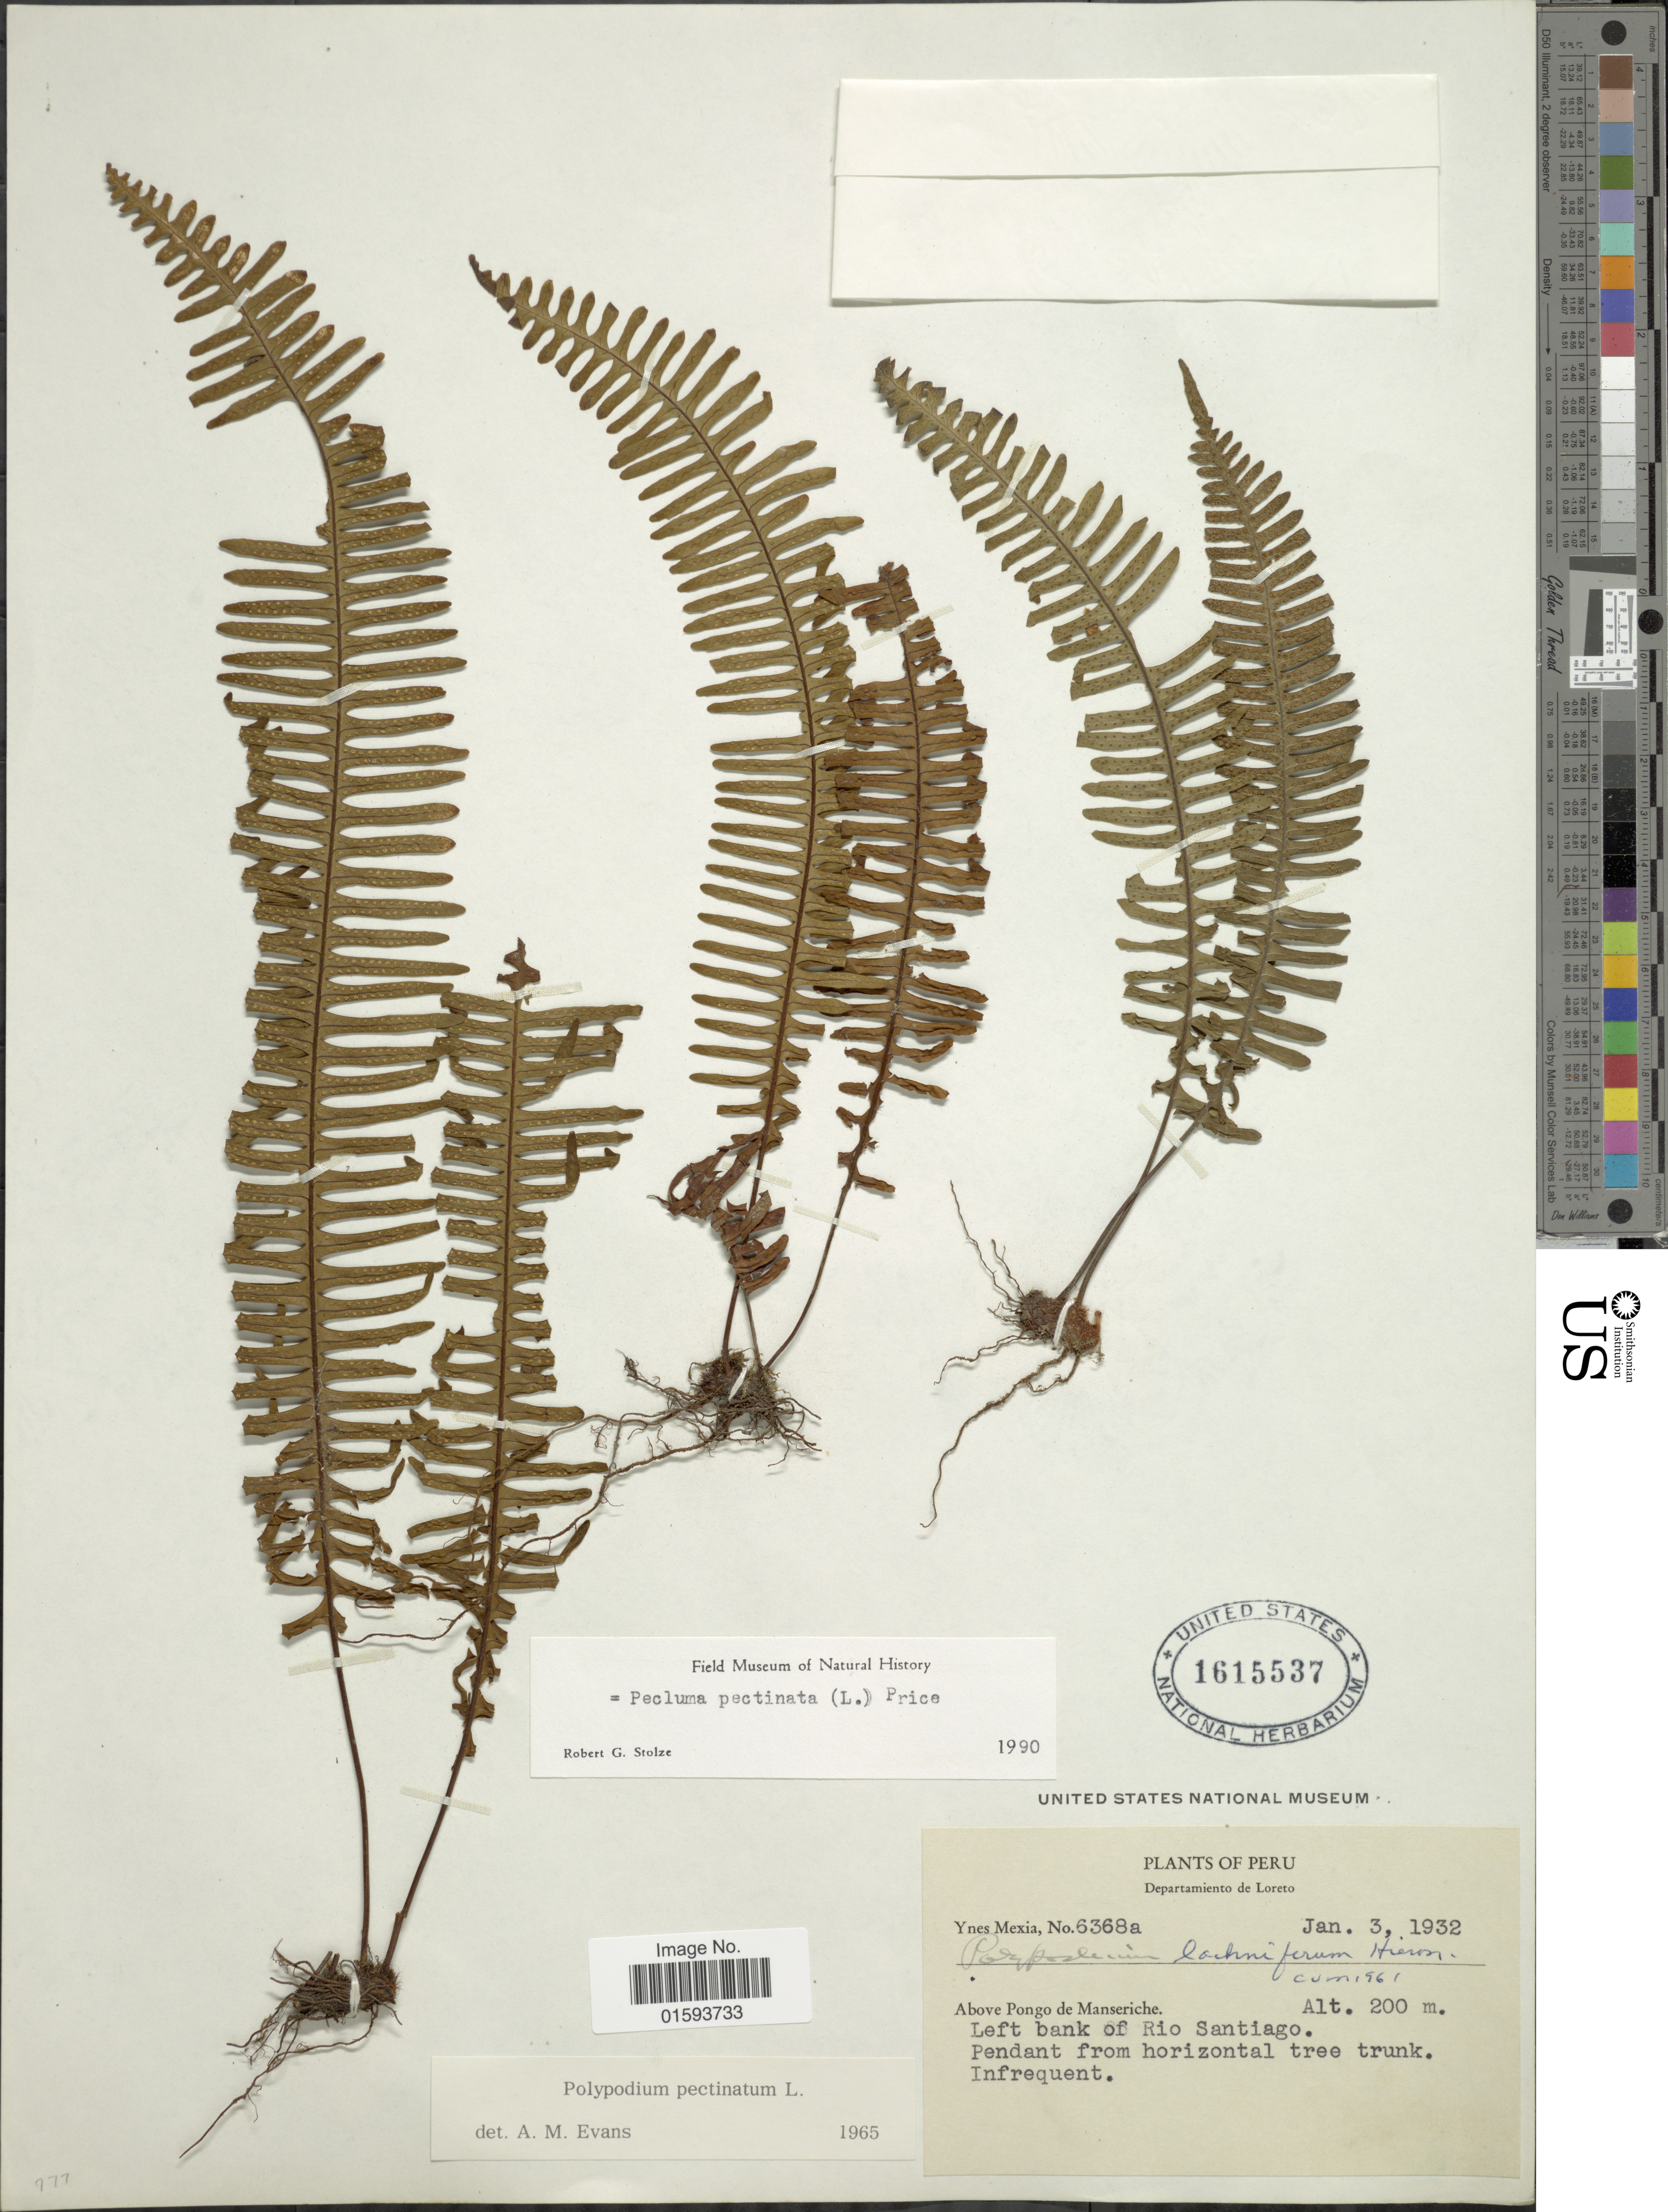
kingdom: Plantae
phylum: Tracheophyta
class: Polypodiopsida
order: Polypodiales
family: Polypodiaceae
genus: Pecluma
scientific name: Pecluma pectinata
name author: (L.) M.G. Price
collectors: Y. Mexia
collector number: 6368a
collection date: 1932-01-03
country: Peru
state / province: Loreto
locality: Departamiento de Loreto, above Pongo de Manseriche, left bank of Rio Santiago.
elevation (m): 200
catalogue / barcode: US 1615537